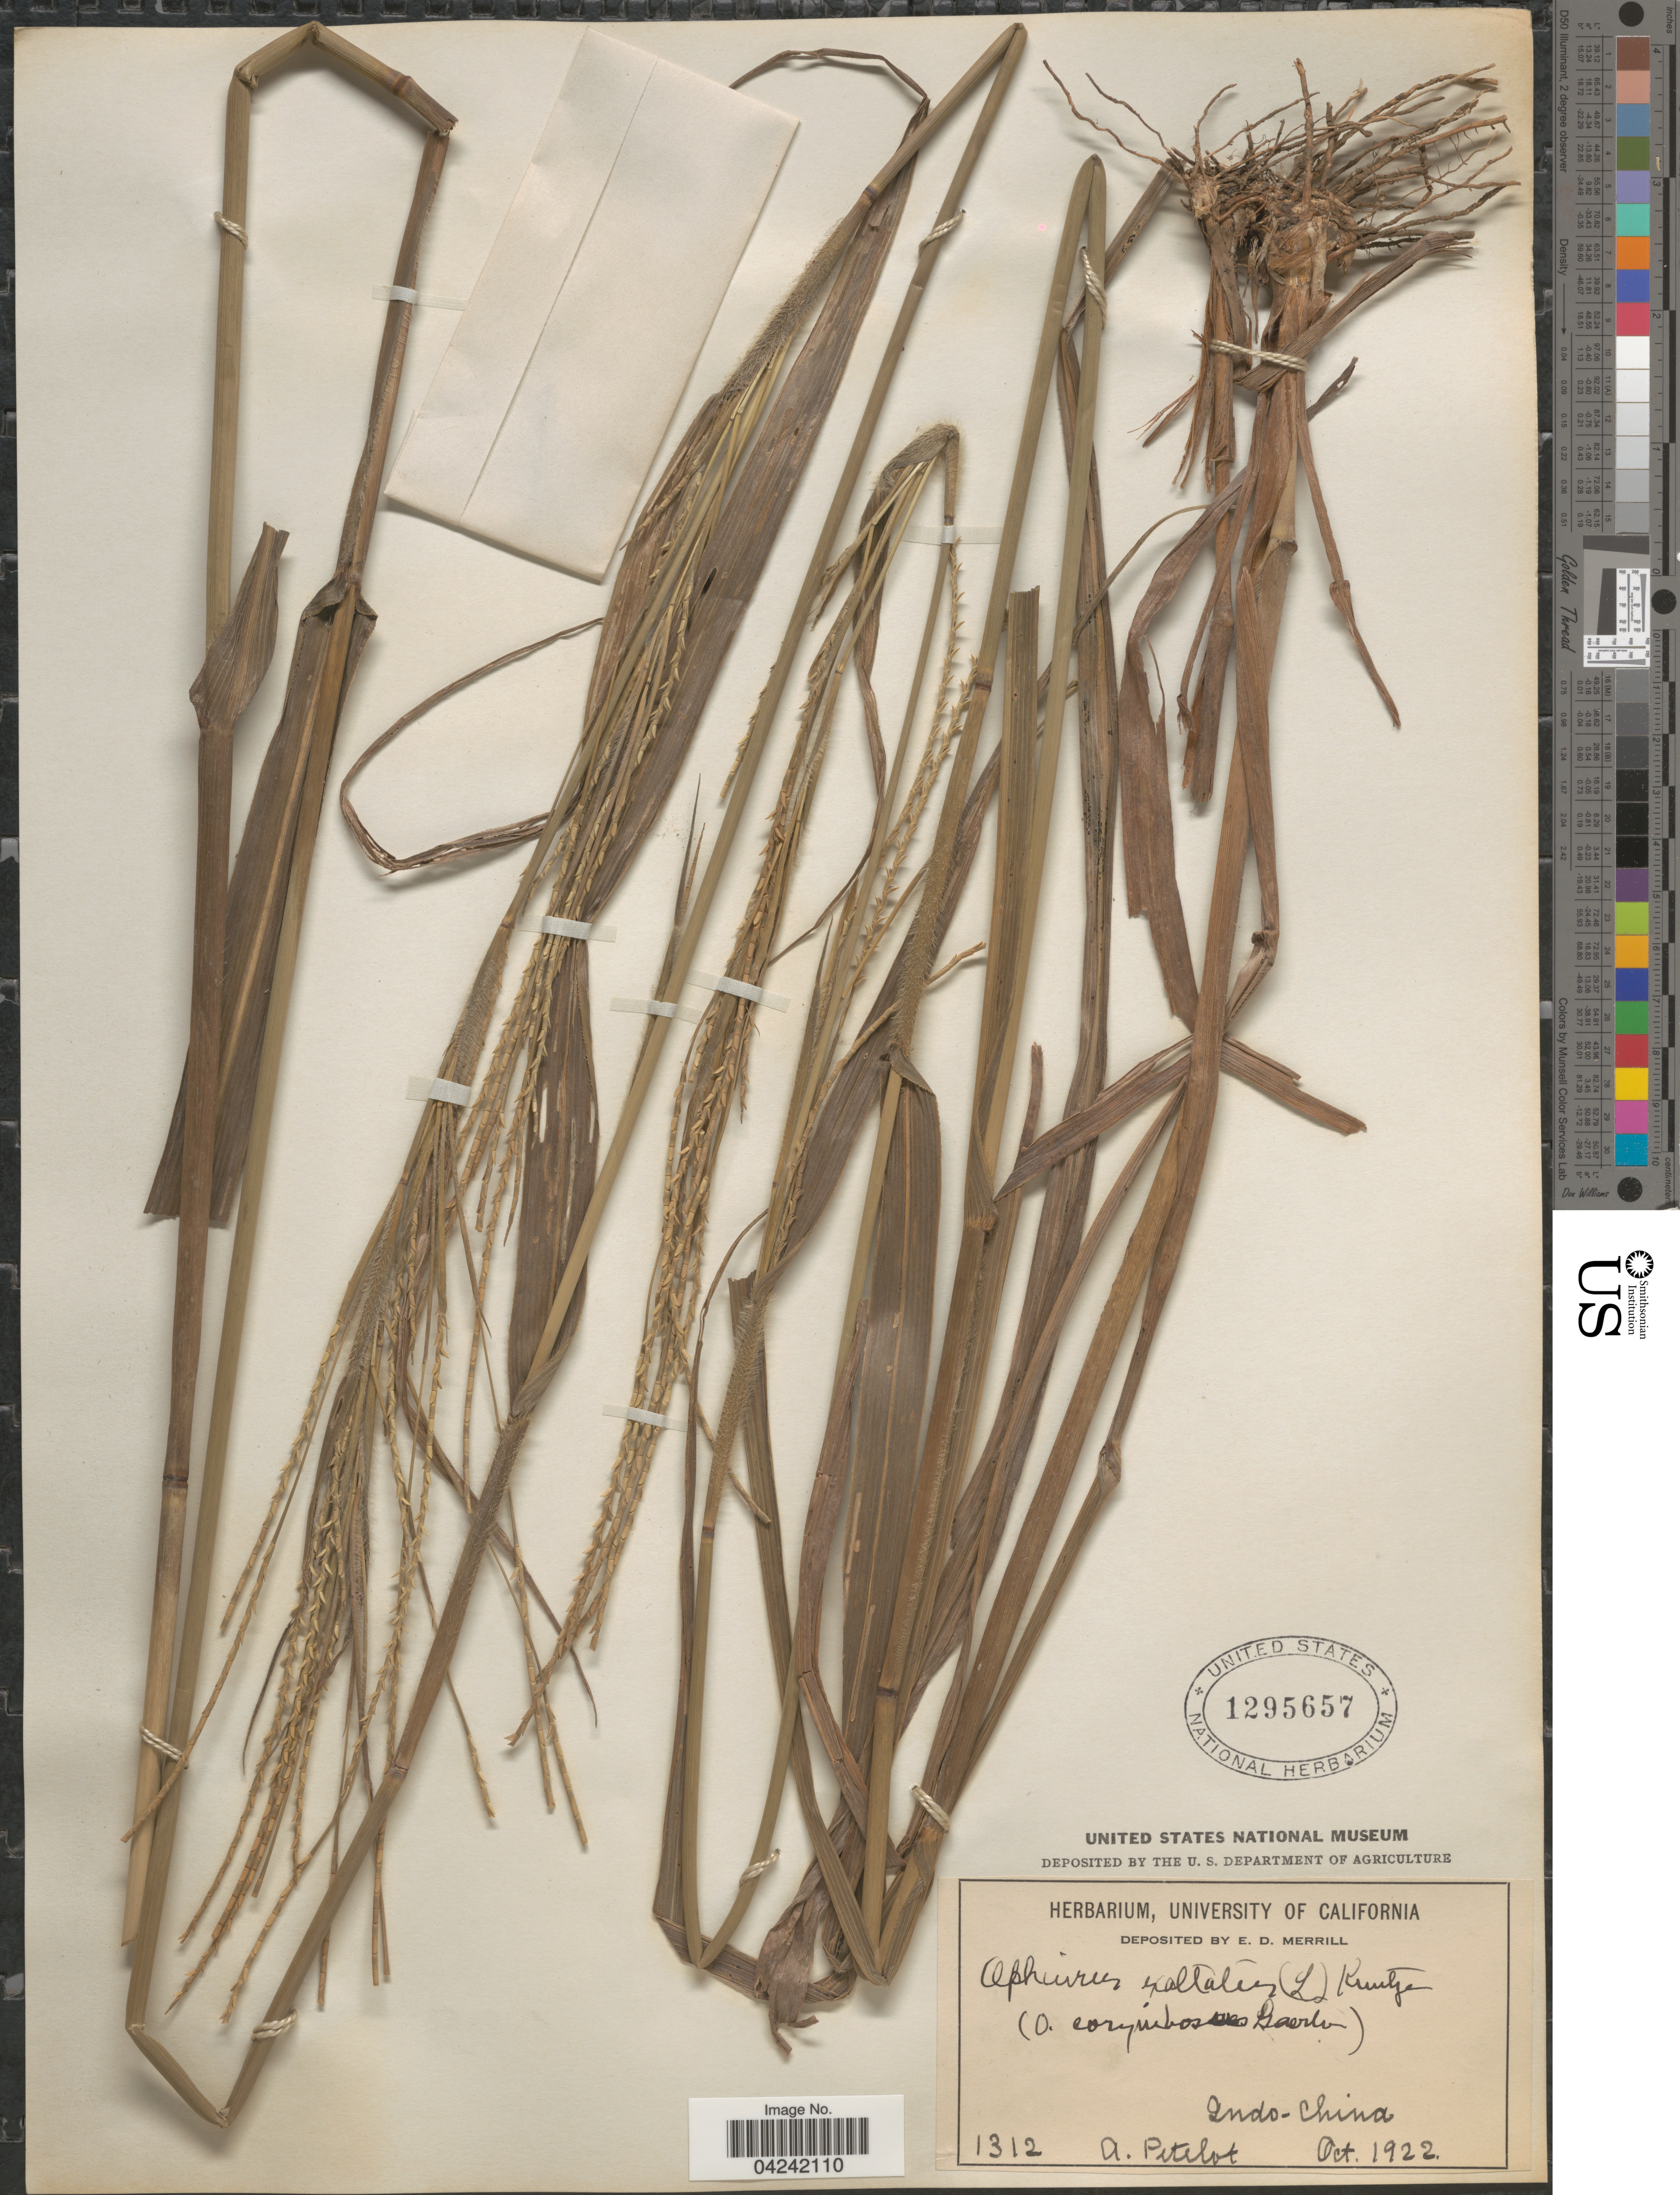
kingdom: Plantae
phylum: Tracheophyta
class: Liliopsida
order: Poales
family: Poaceae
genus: Ophiuros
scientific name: Ophiuros exaltatus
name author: (L.) Kuntze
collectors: A. Petelot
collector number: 1312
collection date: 1922-10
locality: Indo-China.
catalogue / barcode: US 1295657